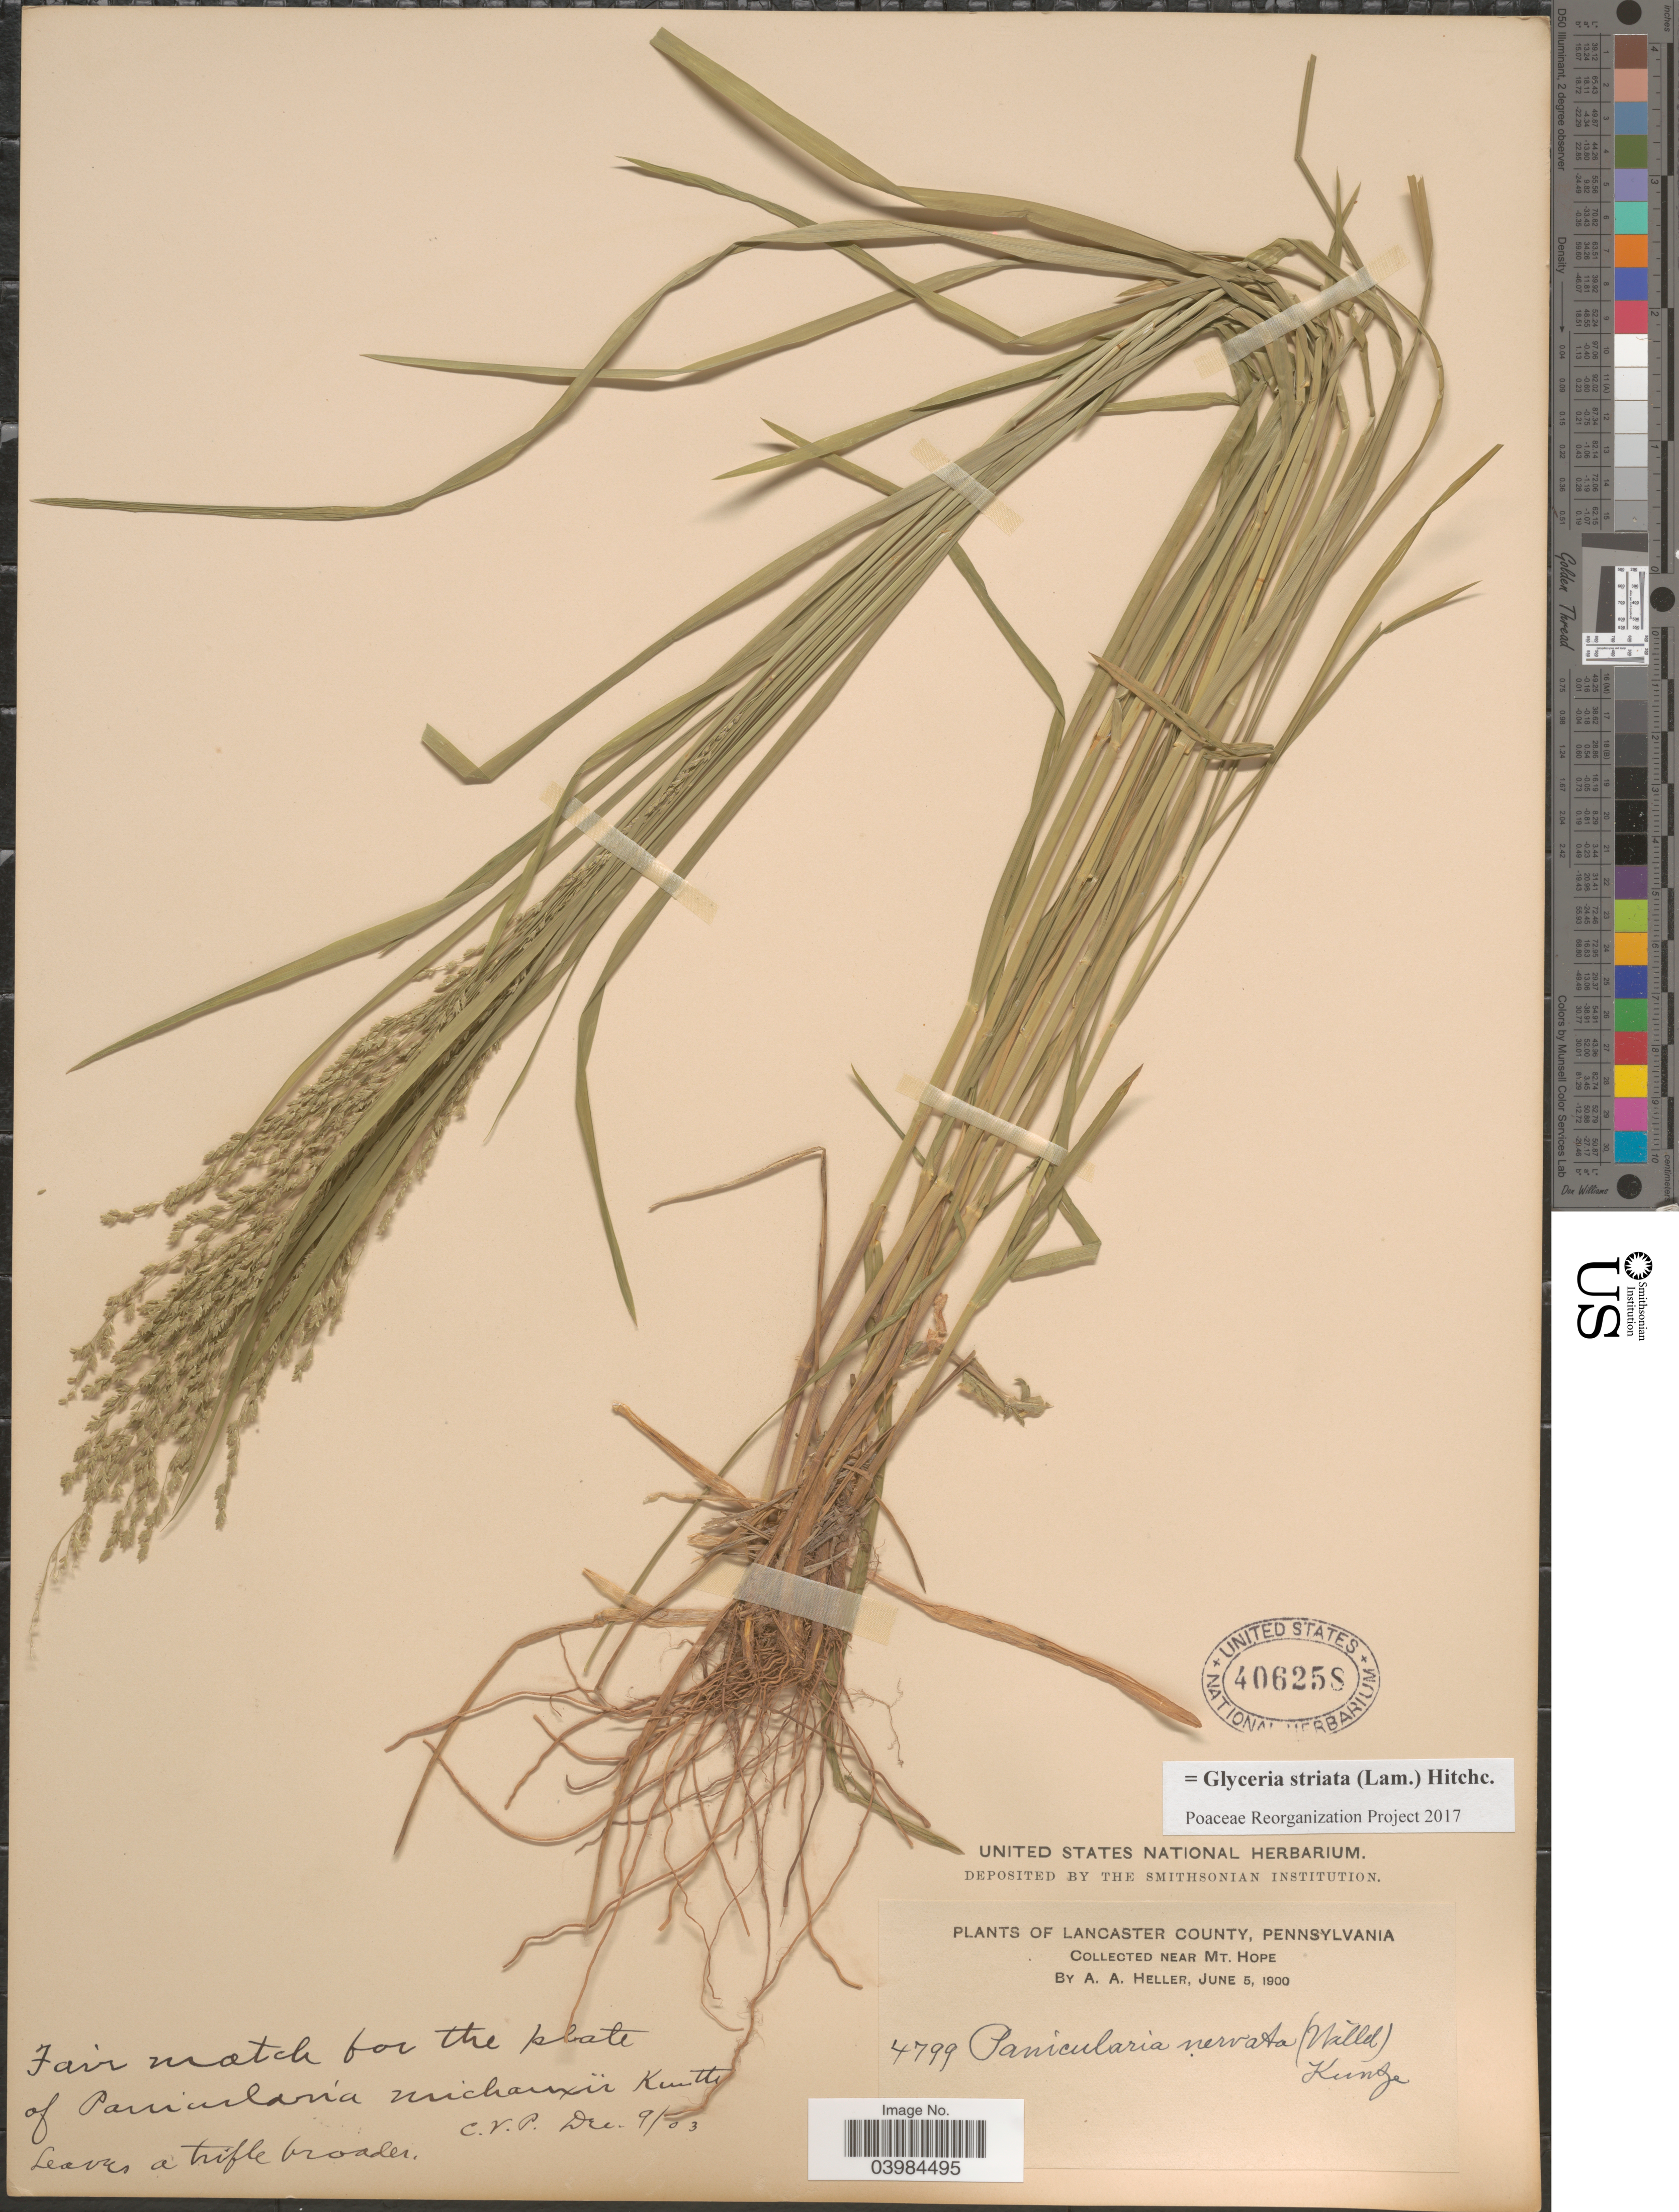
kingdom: Plantae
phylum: Tracheophyta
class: Liliopsida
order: Poales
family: Poaceae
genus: Glyceria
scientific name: Glyceria striata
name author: (Lam.) Hitchc.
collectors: A. A. Heller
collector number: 4799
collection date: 1900-06-05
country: United States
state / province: Pennsylvania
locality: Lancaster County. Near Mt. Hope.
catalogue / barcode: US 406258